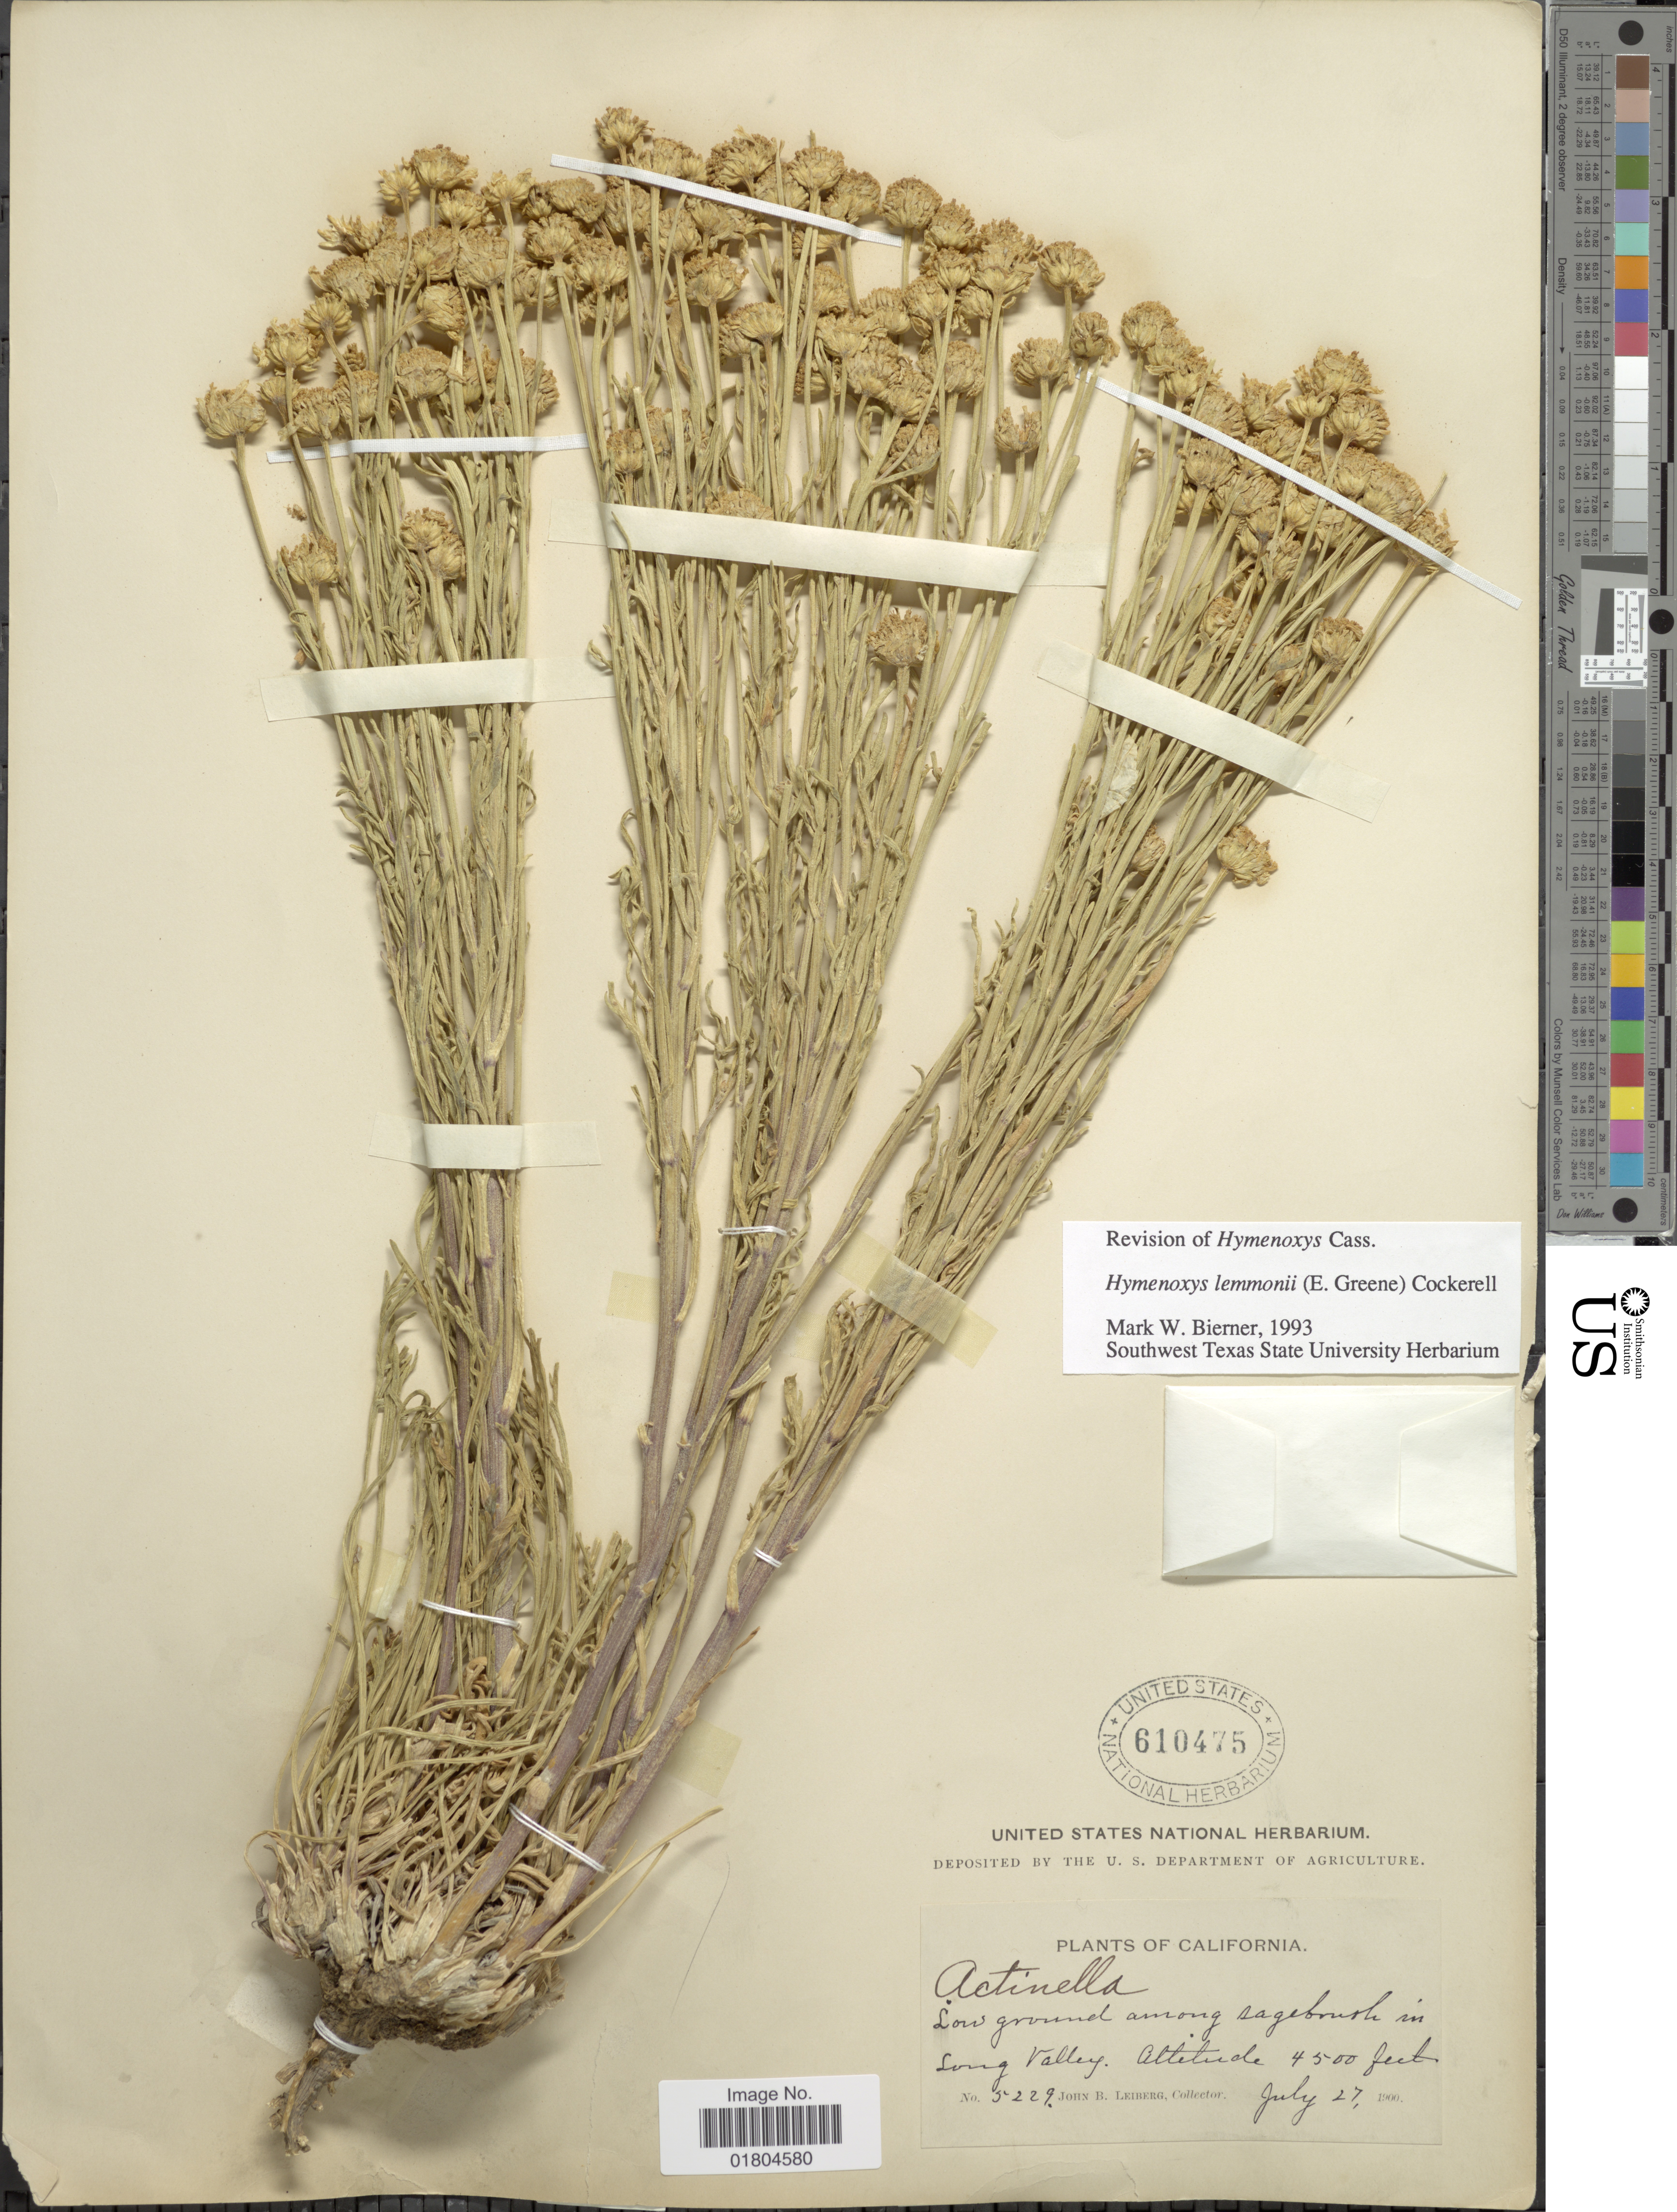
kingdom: Plantae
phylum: Tracheophyta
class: Magnoliopsida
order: Asterales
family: Asteraceae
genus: Hymenoxys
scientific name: Hymenoxys lemmonii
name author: (Greene) Cockerell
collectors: J. Leiberg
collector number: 5229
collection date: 1900-07-27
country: United States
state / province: California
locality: Long Valley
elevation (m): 1372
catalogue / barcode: US 610475